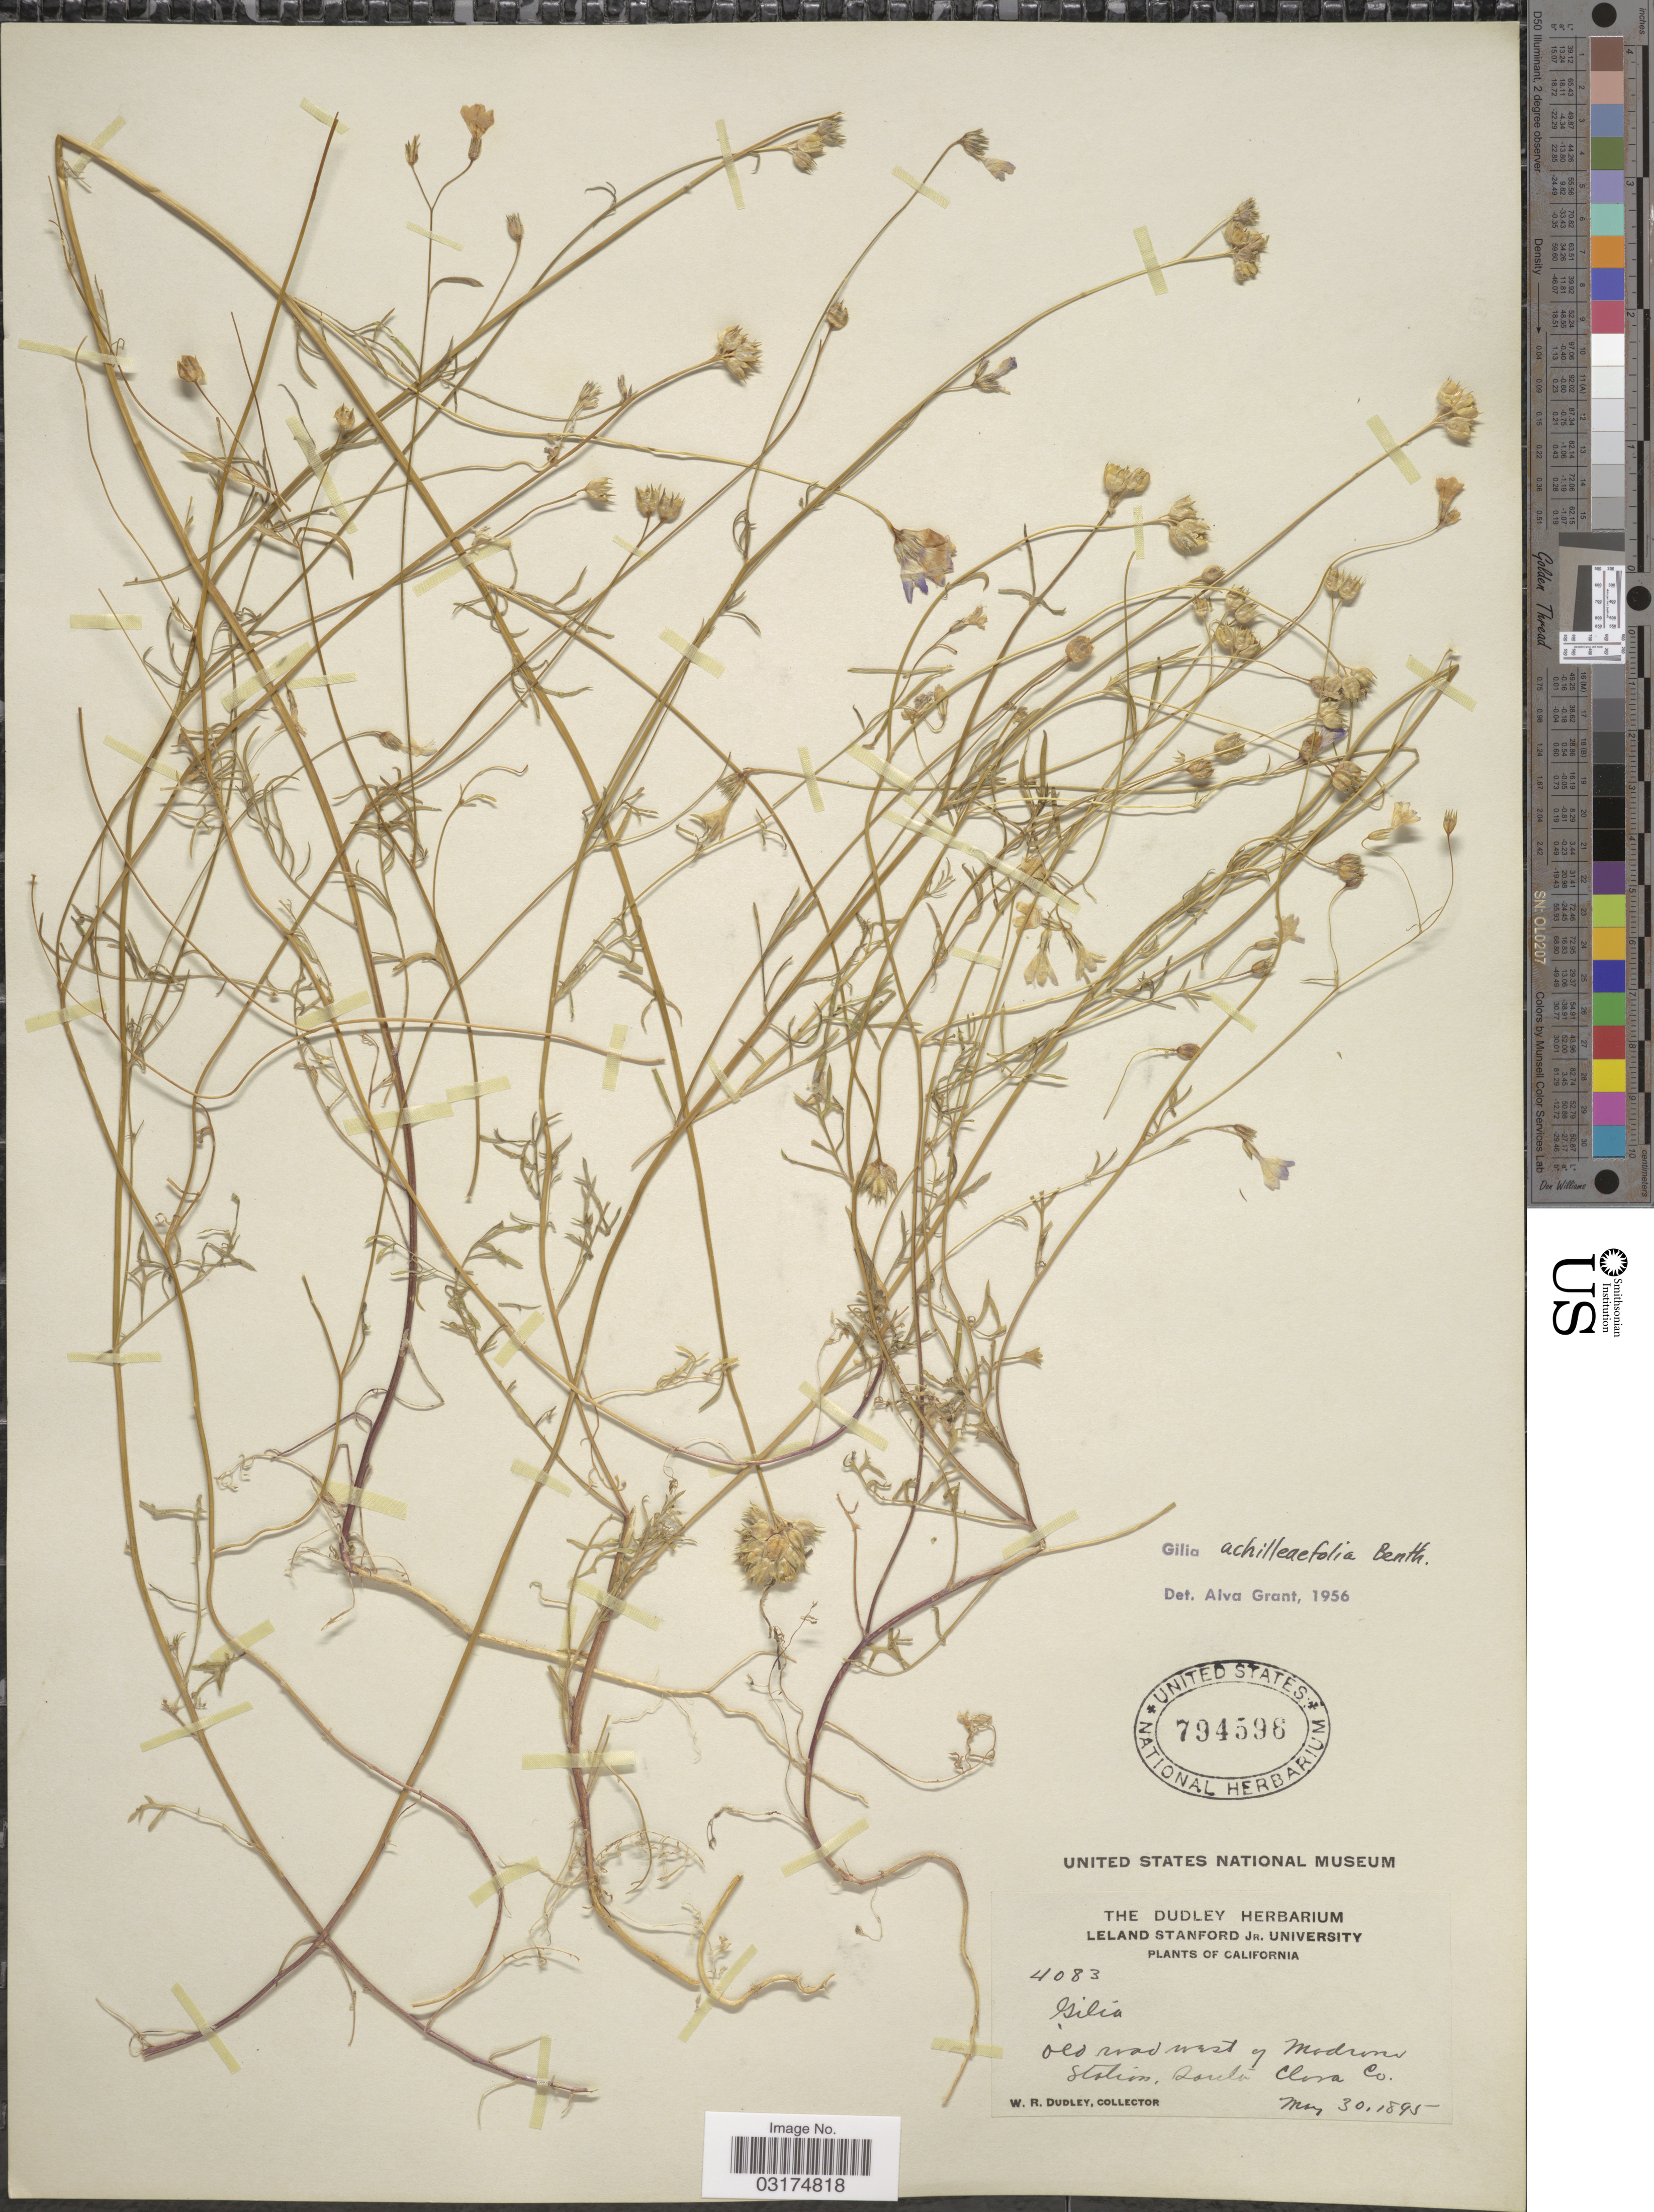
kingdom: Plantae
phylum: Tracheophyta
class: Magnoliopsida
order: Ericales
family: Polemoniaceae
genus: Gilia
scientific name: Gilia achilleifolia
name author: Benth.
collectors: W. Dudley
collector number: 4083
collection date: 1895-05-30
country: United States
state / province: California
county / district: Santa Clara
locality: Old road west of Madrone Station, Santa Clara Co.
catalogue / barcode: US 794596